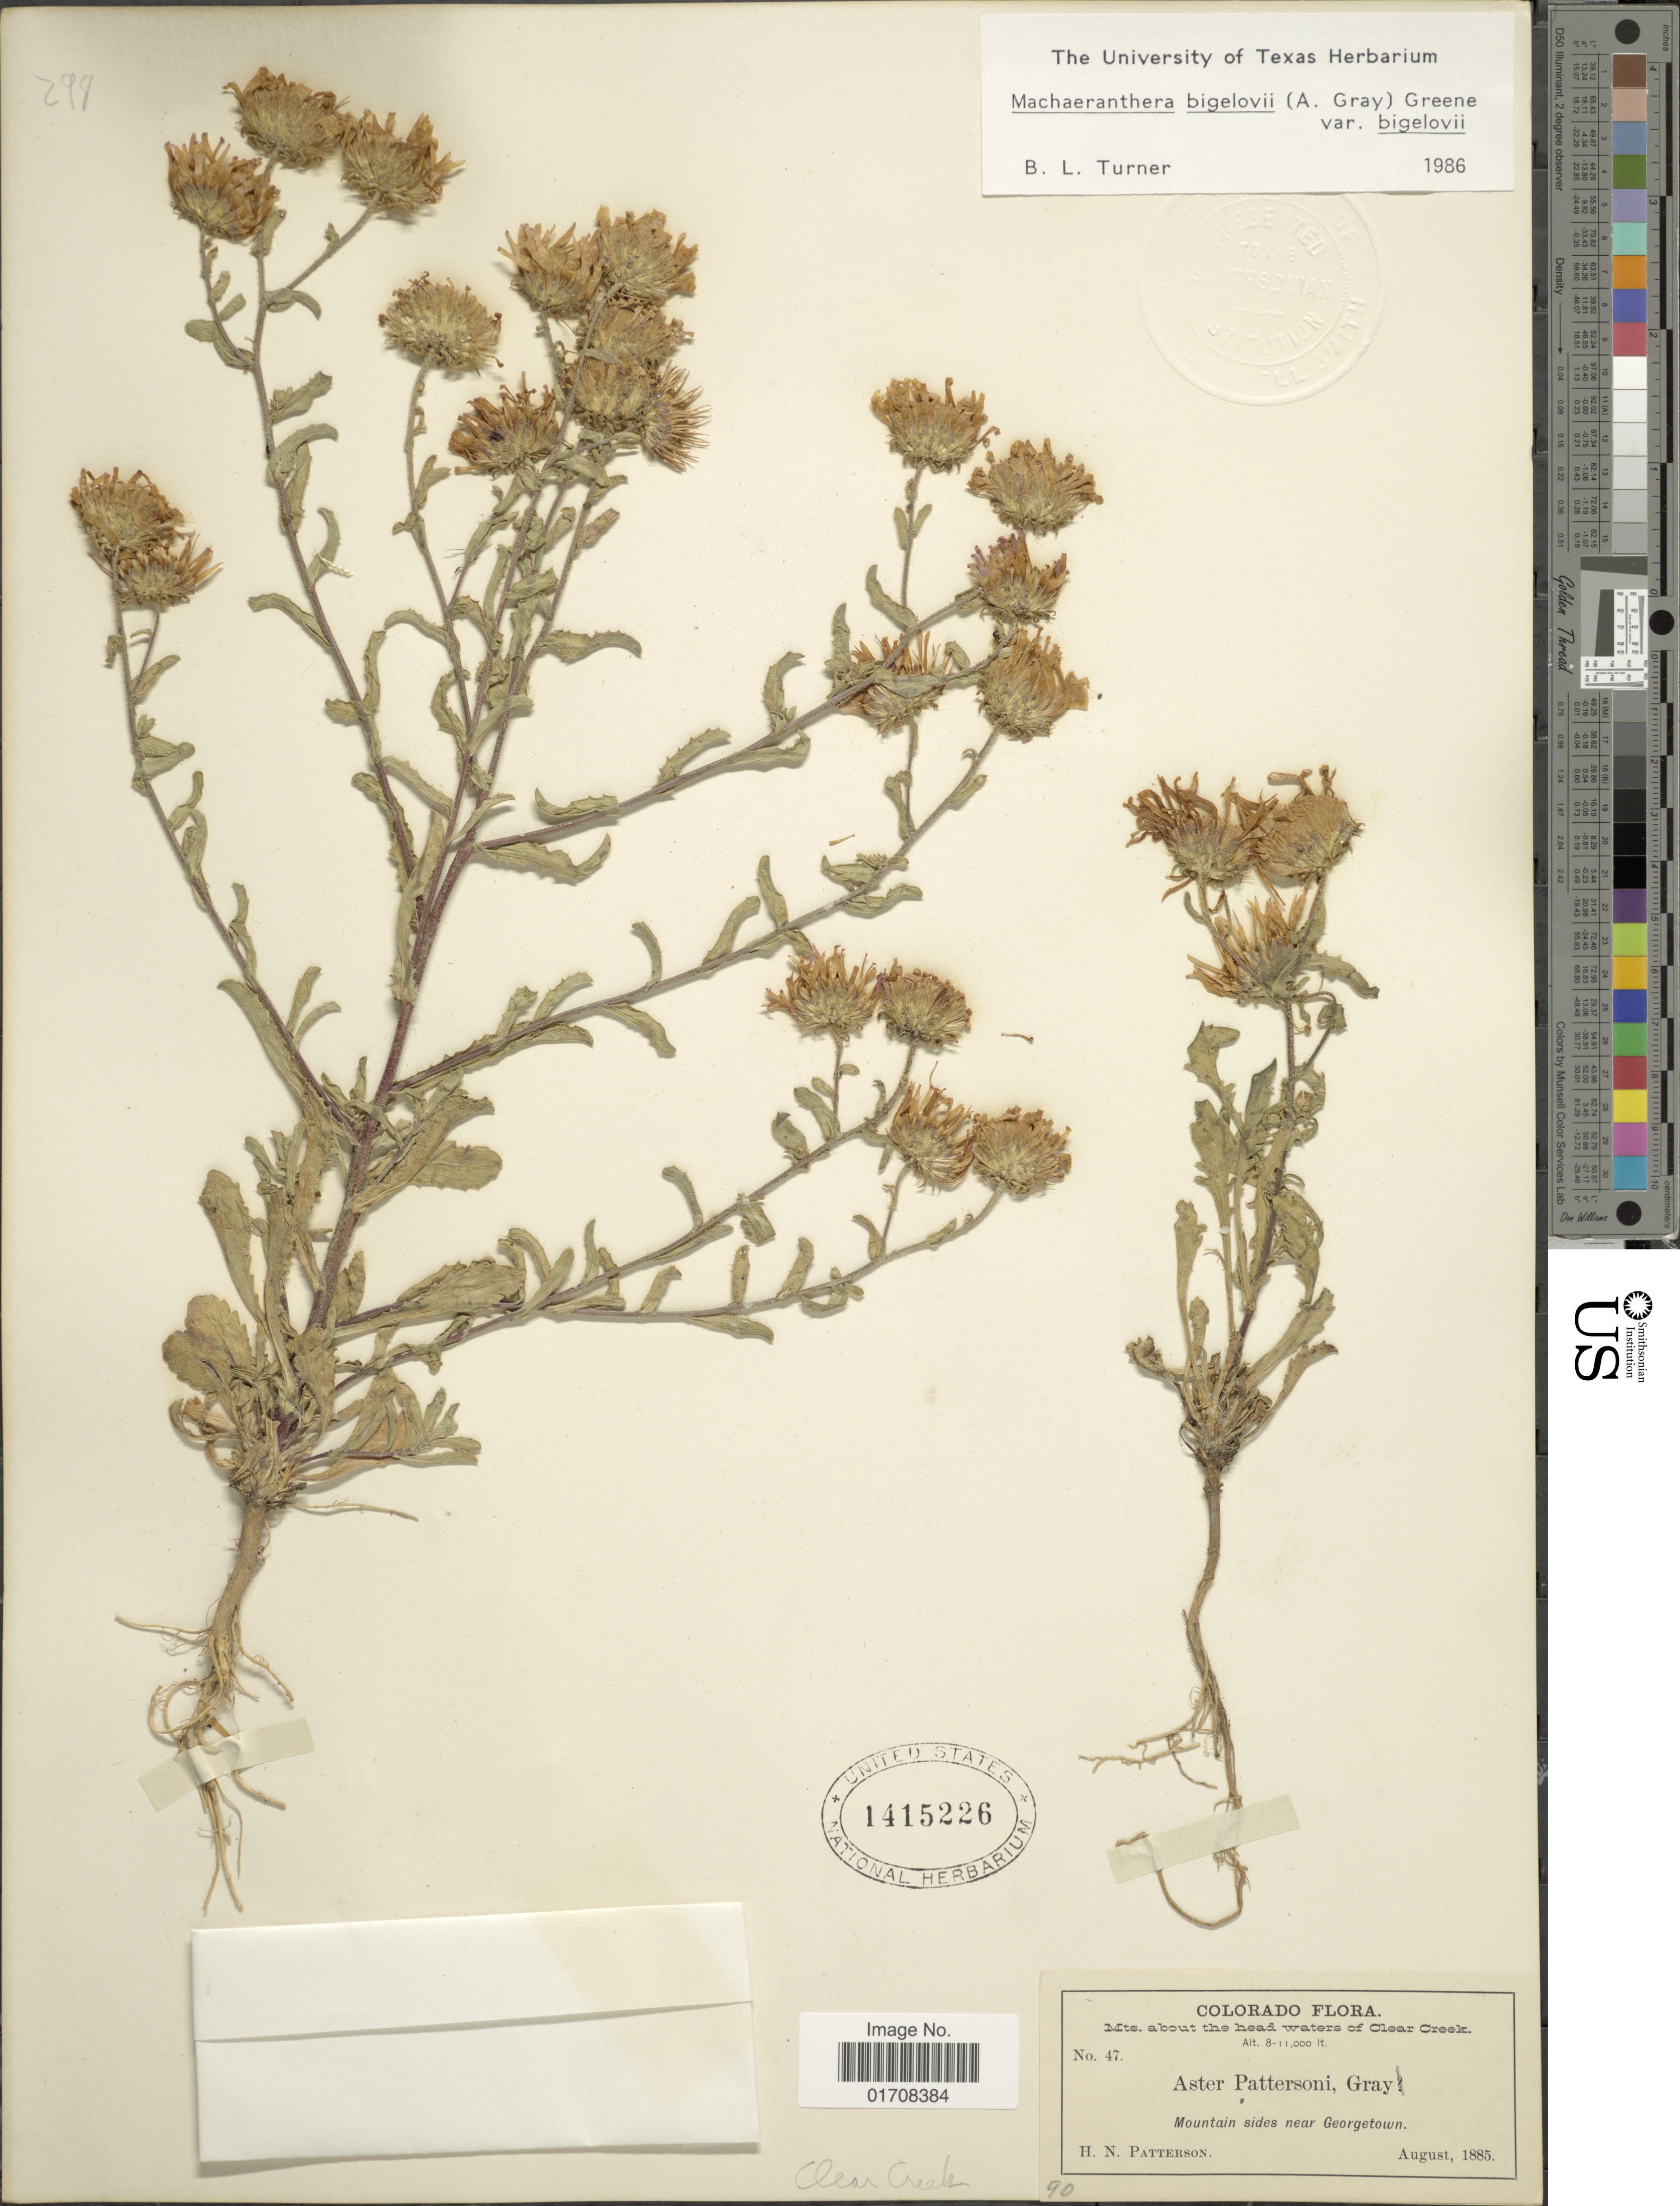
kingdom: Plantae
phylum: Tracheophyta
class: Magnoliopsida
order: Asterales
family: Asteraceae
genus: Machaeranthera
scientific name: Machaeranthera bigelovii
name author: (A. Gray) Greene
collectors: H. N. Patterson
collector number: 47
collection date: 1885-08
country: United States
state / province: Colorado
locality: Mts. about the head waters of Clear Creek, mountain sides near Georgetown, Clear Creek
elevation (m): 2438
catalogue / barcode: US 1415226